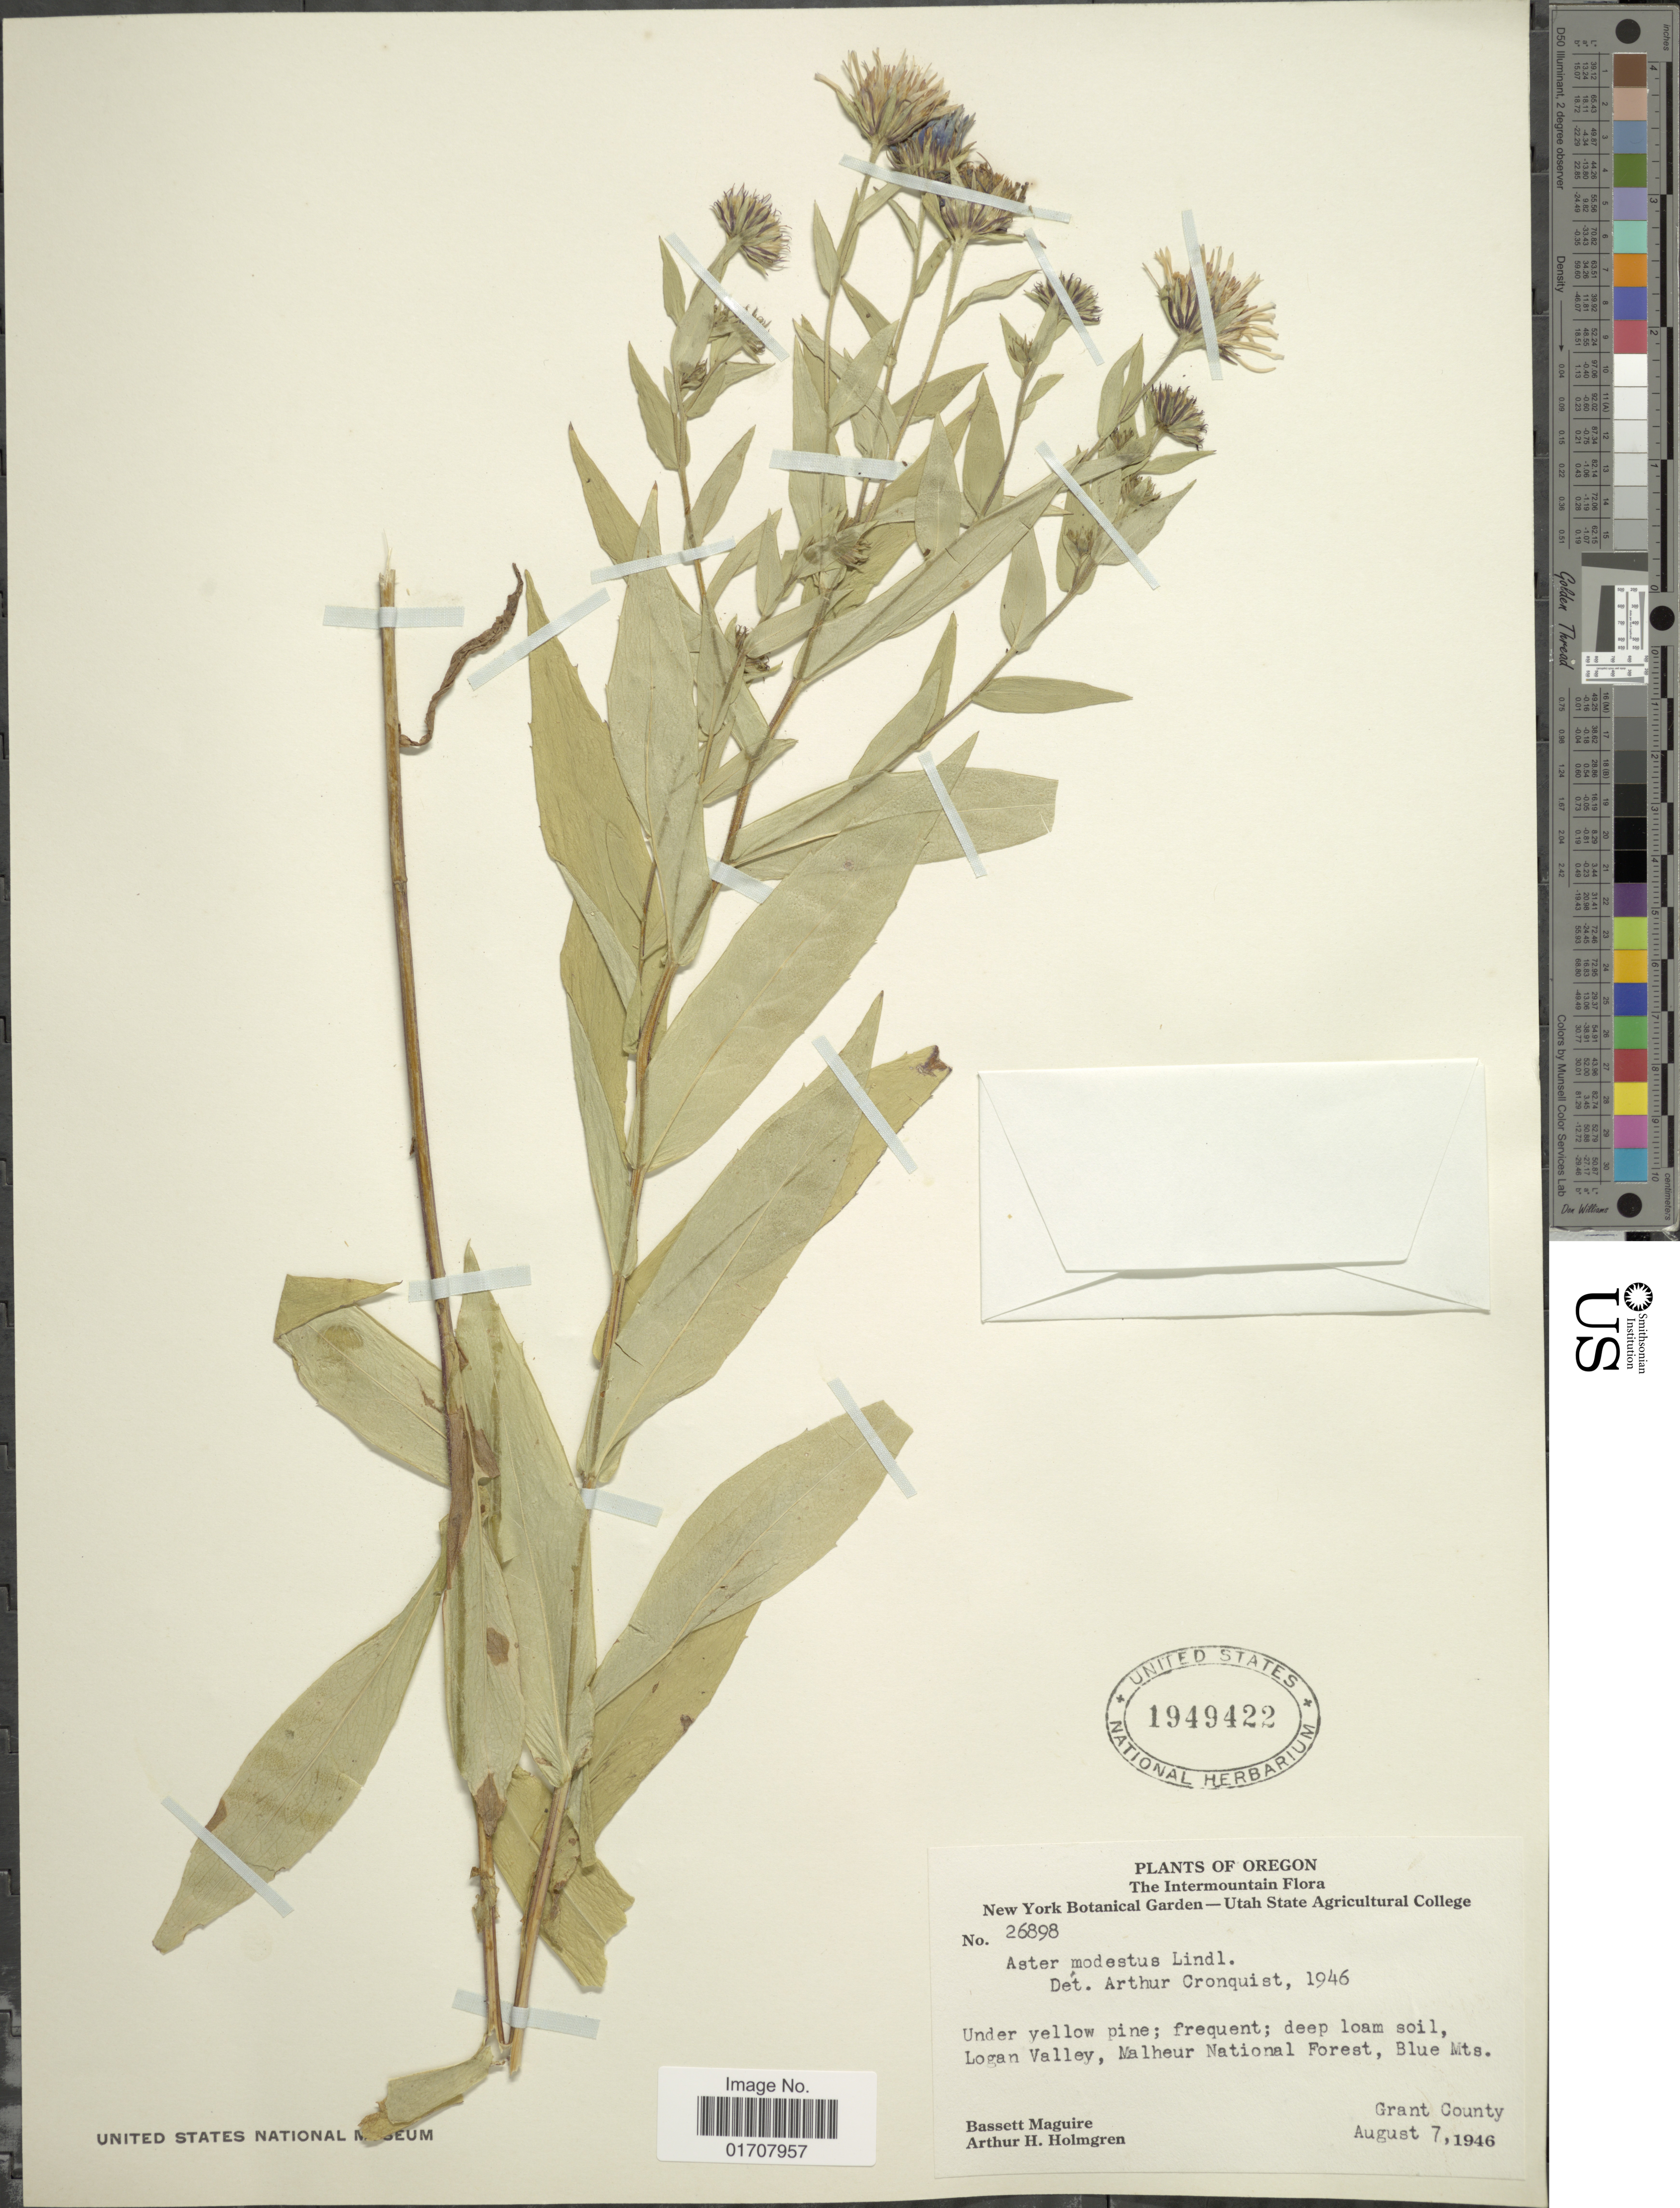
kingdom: Plantae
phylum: Tracheophyta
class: Magnoliopsida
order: Asterales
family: Asteraceae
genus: Canadanthus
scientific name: Canadanthus modestus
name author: (Lindl.) G.L. Nesom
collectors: B. Maguire & A. H. Holmgren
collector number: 26898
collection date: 1946-08-07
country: United States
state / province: Oregon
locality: Logan Valley, Malheur National Forest, Blue Mts., Grant County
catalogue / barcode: US 1949422